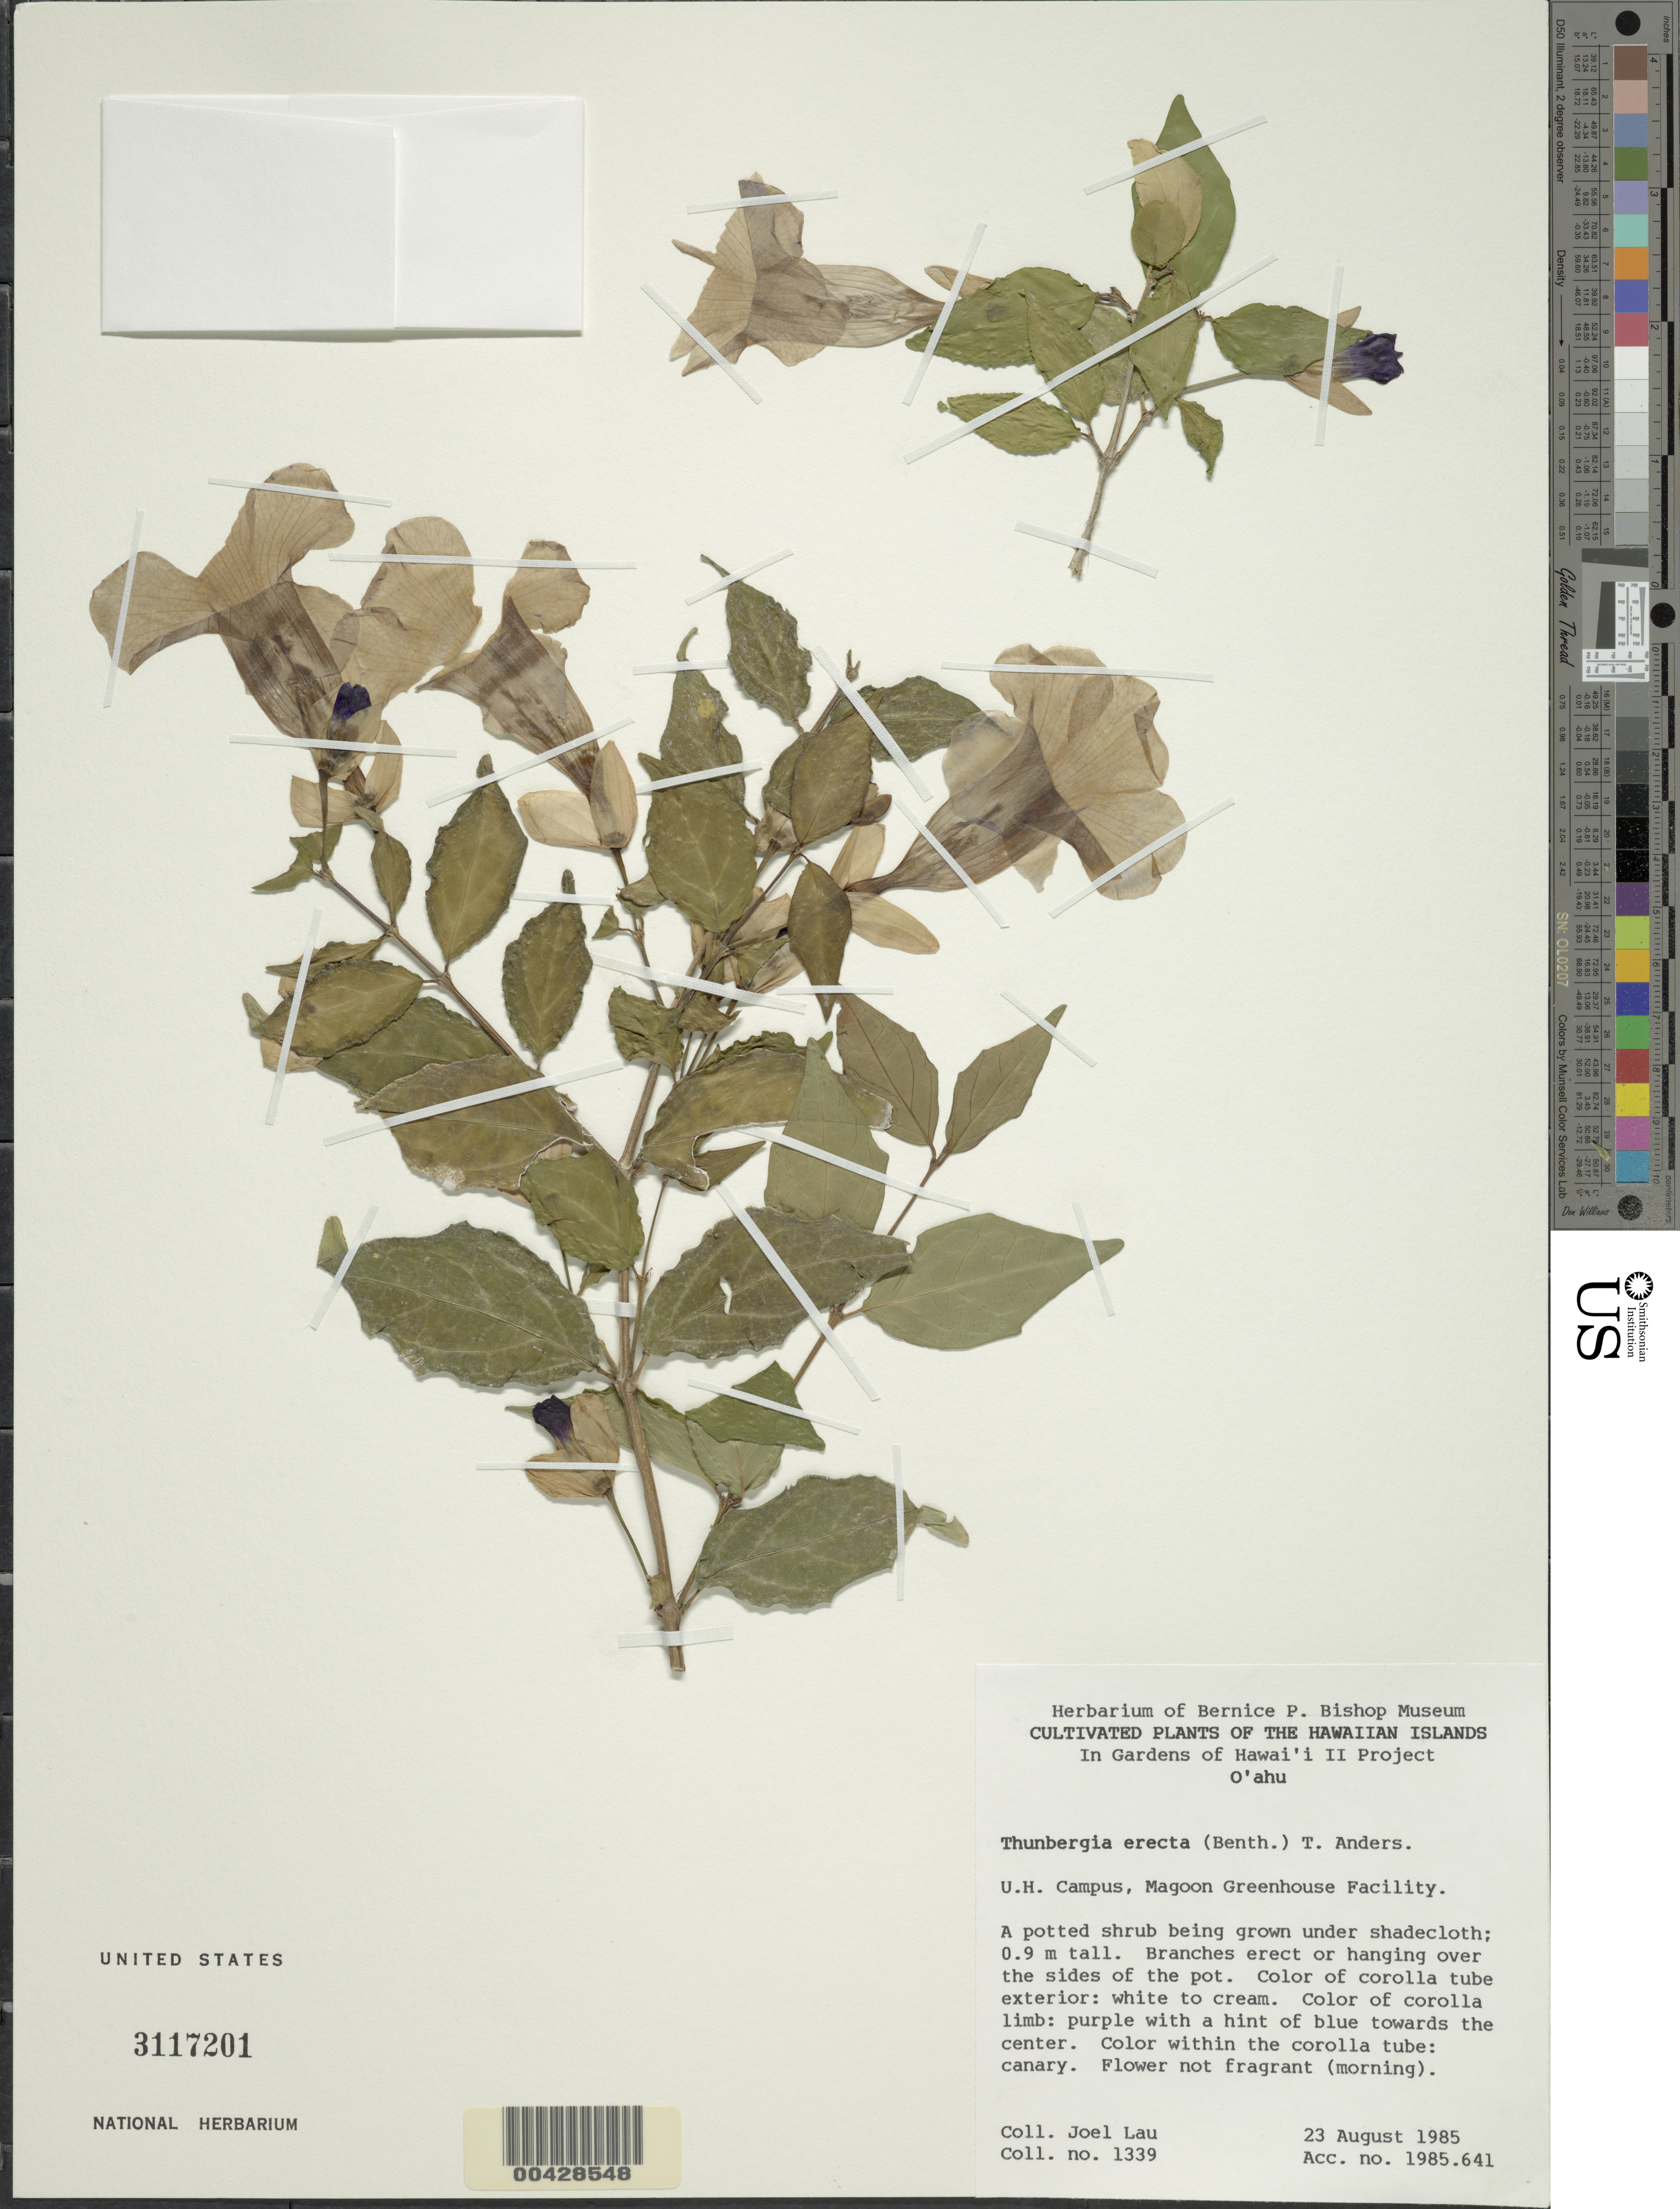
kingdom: Plantae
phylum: Tracheophyta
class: Magnoliopsida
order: Lamiales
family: Acanthaceae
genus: Thunbergia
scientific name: Thunbergia erecta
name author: (Benth.) T. Anderson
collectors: J. Lau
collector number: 1339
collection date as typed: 23 Aug 1985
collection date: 1985-08-23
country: United States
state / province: Hawaii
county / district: Honolulu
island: Oahu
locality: U.H. Campus, Magoon Greenhouse Facility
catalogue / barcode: US 3117201